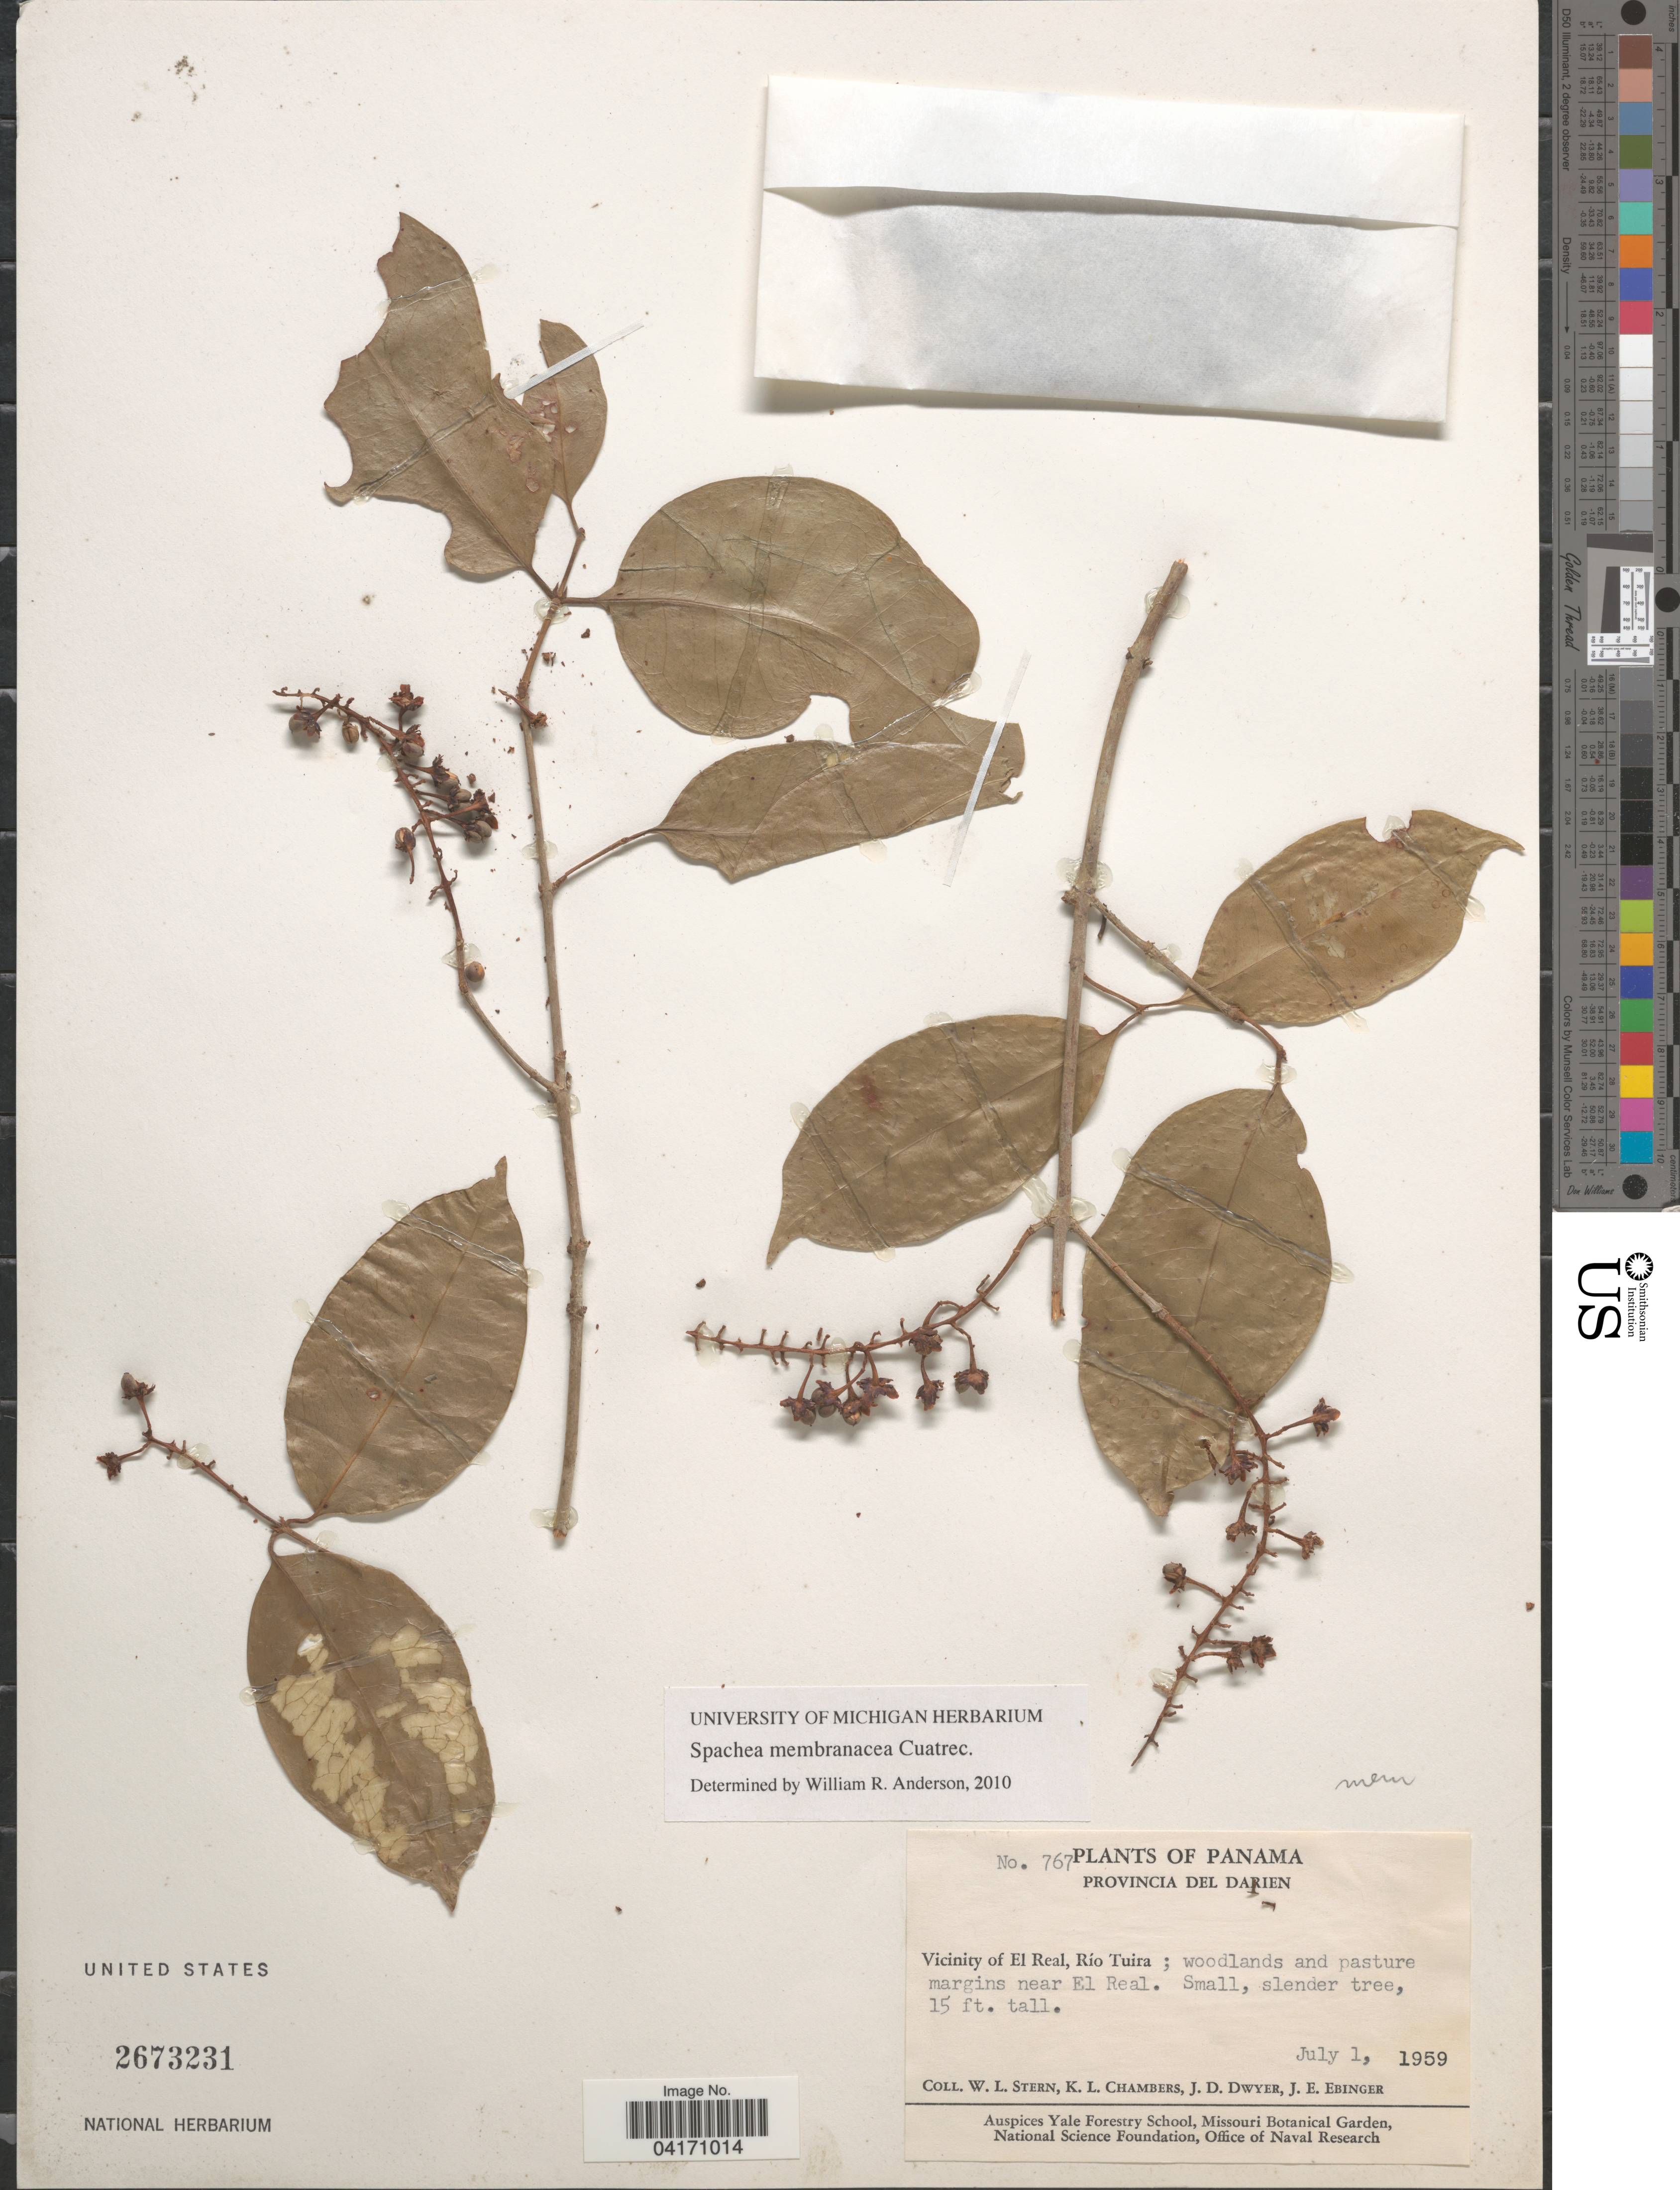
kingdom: Plantae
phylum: Tracheophyta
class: Magnoliopsida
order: Malpighiales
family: Malpighiaceae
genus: Spachea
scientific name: Spachea membranacea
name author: Cuatrec.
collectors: W. L. Stern, K. Chambers, J. D. Dwyer & J. Ebinger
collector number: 767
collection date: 1959-07-01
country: Panama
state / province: Darien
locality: Vicinity of El Real, Río Tuira; woodlands and pasture margins near El Real.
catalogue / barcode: US 2673231